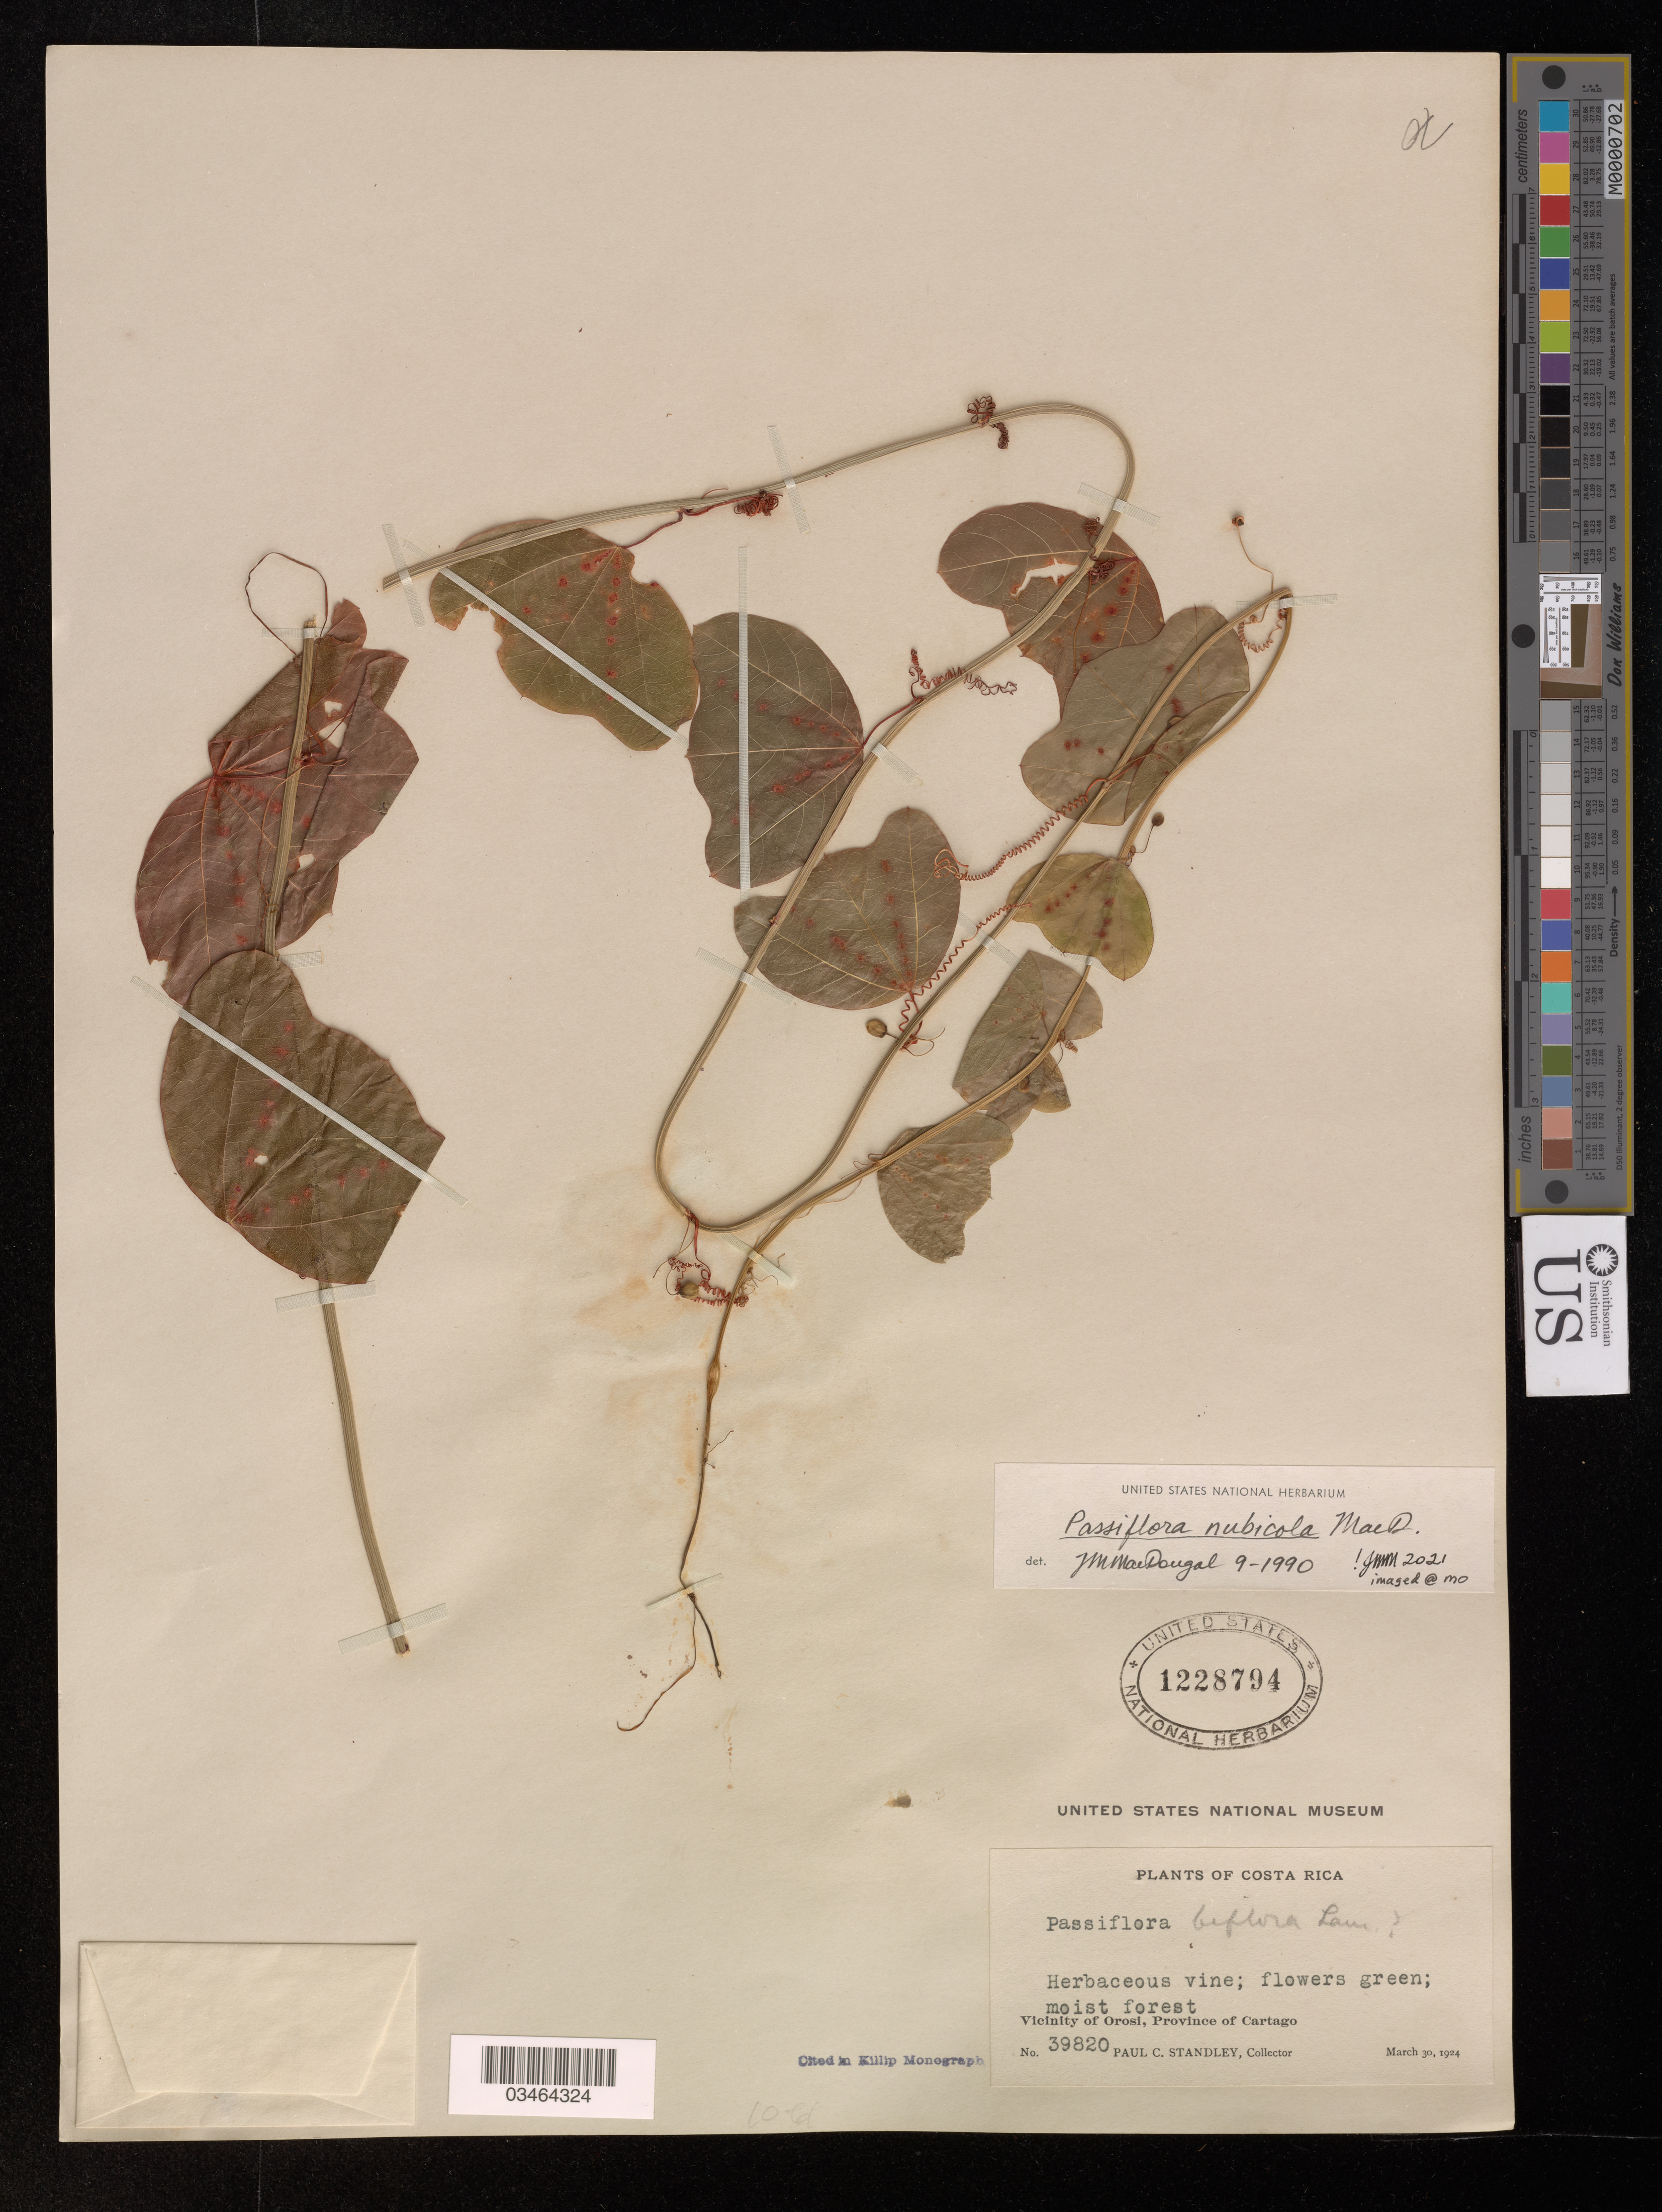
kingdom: Plantae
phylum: Tracheophyta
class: Magnoliopsida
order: Malpighiales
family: Passifloraceae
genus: Passiflora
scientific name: Passiflora nubicola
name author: J.M. MacDougal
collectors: P. C. Standley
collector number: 39820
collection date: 1924-03-30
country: Costa Rica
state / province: Cartago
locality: Vicinity of Orosi.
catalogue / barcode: US 1228794